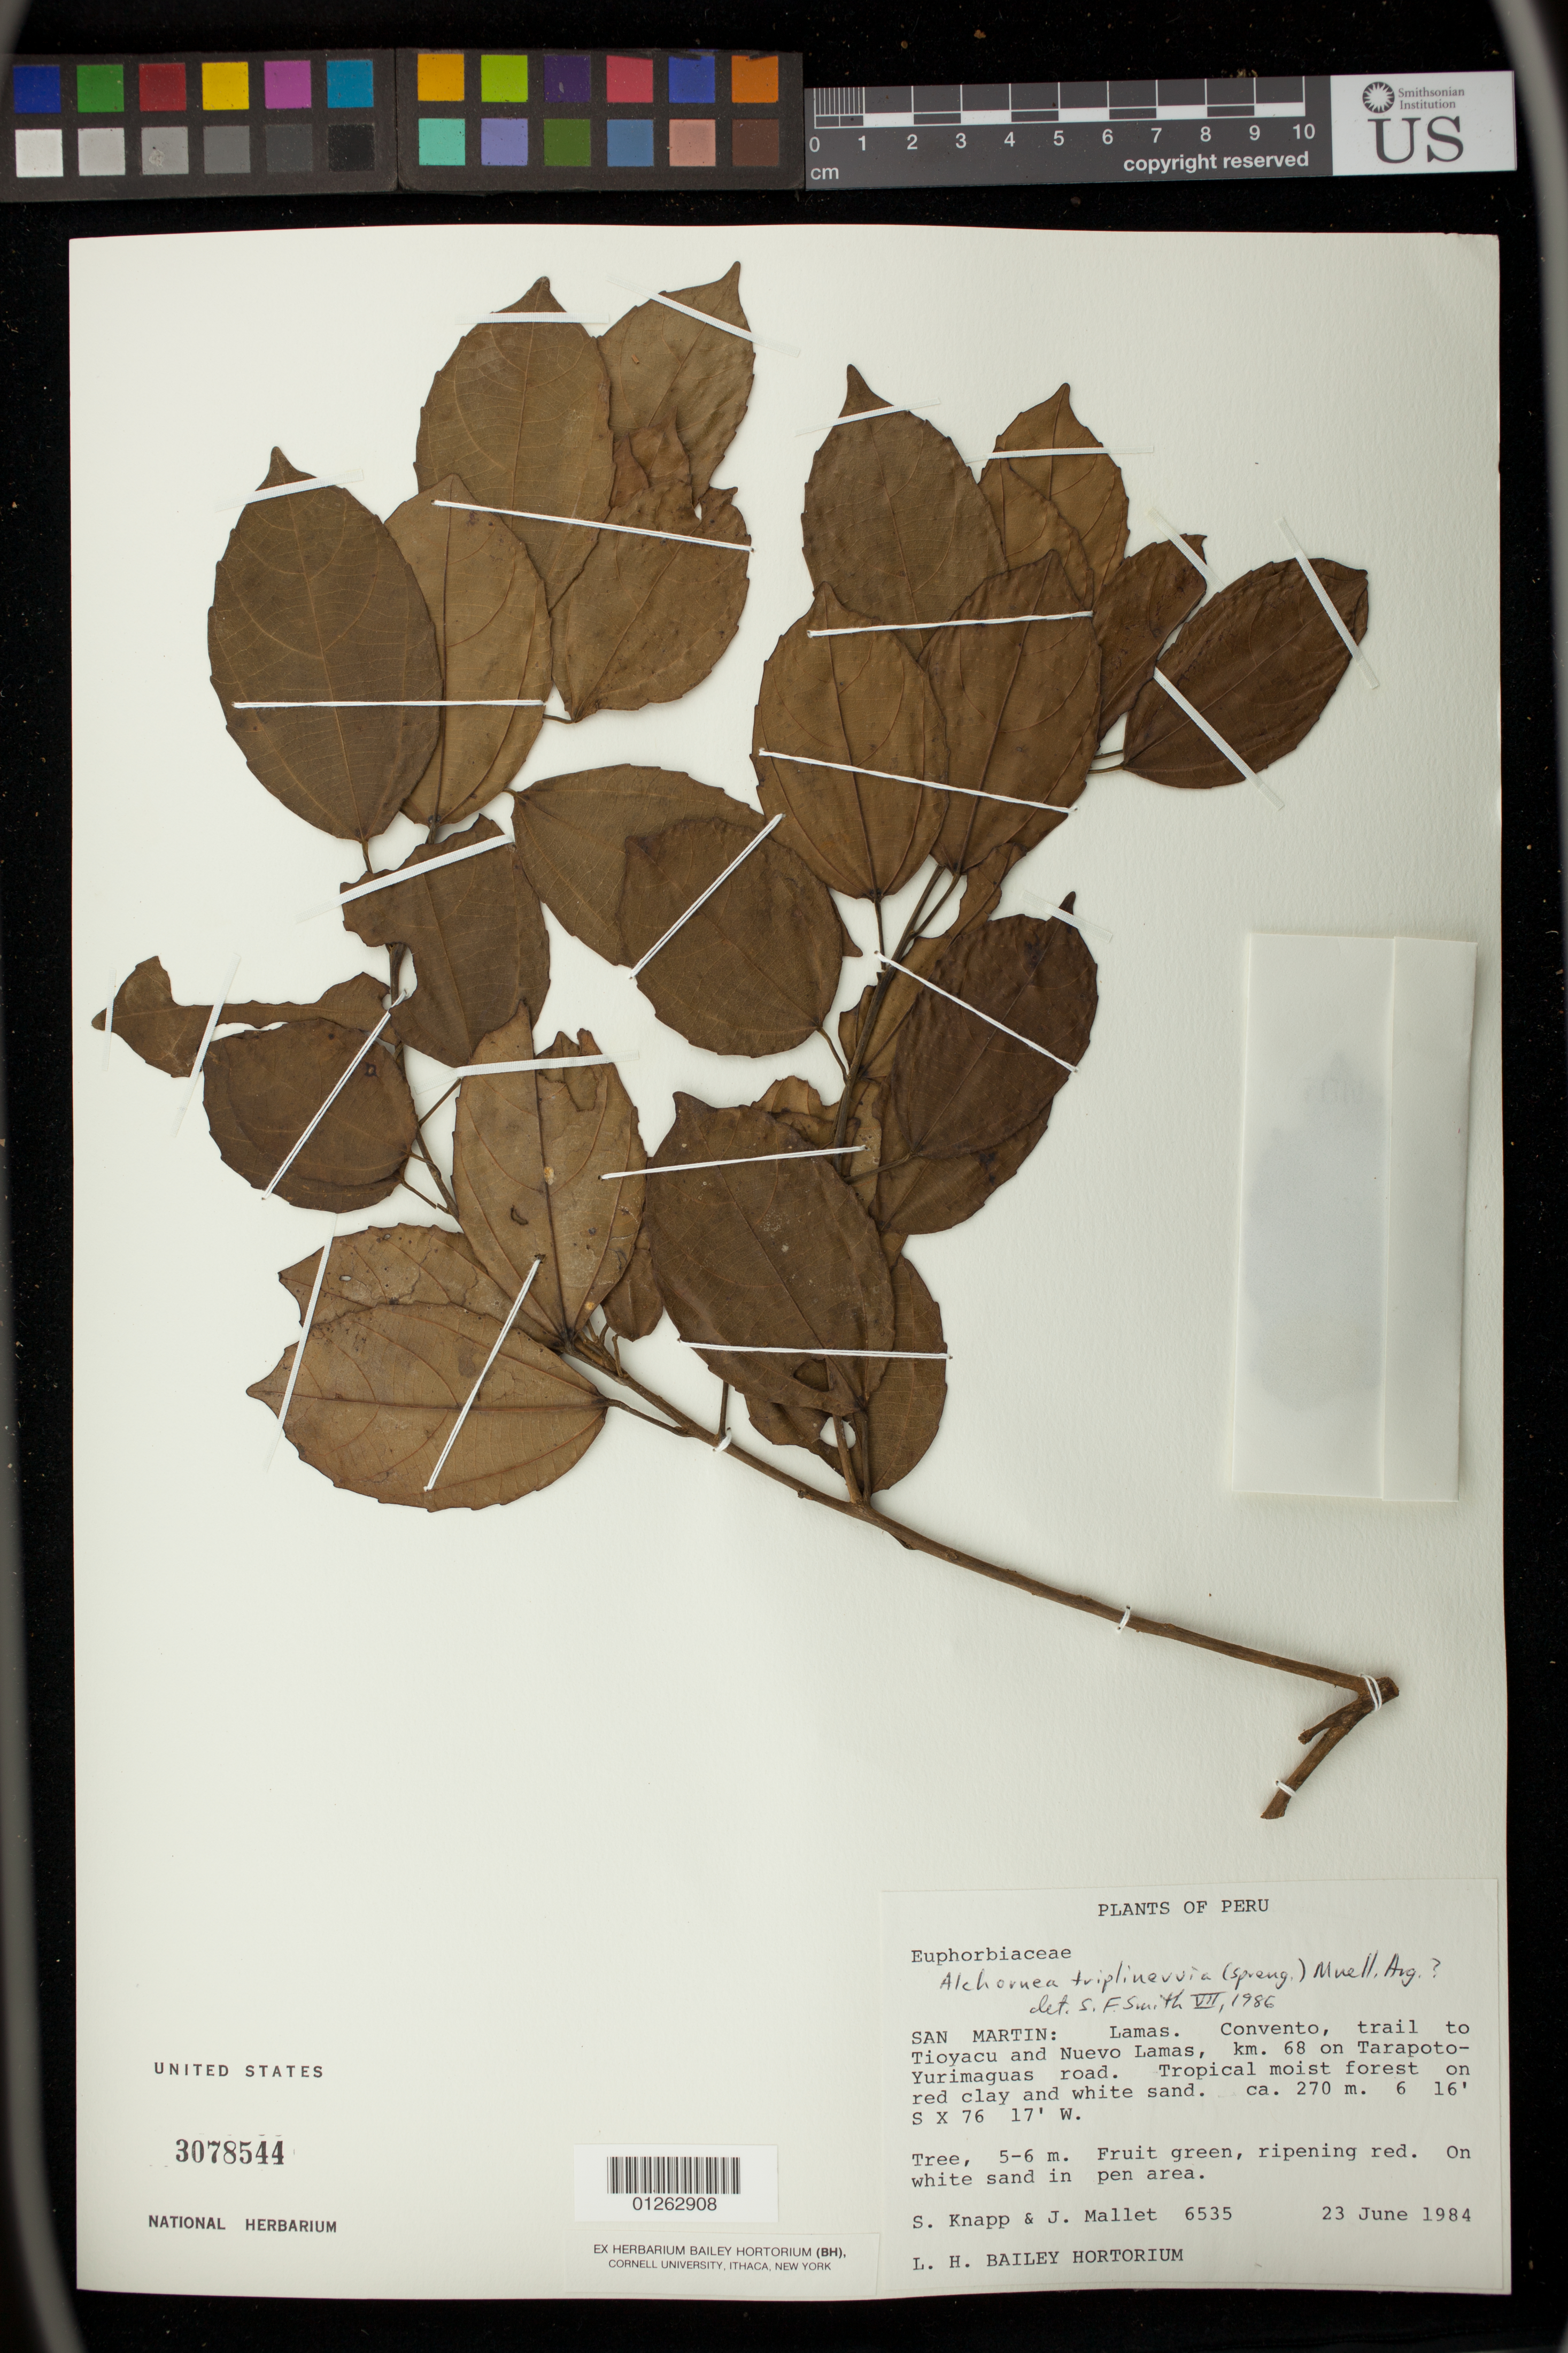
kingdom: Plantae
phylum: Tracheophyta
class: Magnoliopsida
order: Malpighiales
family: Euphorbiaceae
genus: Alchornea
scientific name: Alchornea triplinervia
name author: (Spreng.) Müll. Arg.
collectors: S. Knapp & J. Mallet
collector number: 6535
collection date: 1984-06-23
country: Peru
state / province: San Martín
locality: Km. 68 on Tarapoto-Yurimaguas road. Tropical moist forext on red clay and white sand.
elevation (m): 270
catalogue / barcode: US 3078544